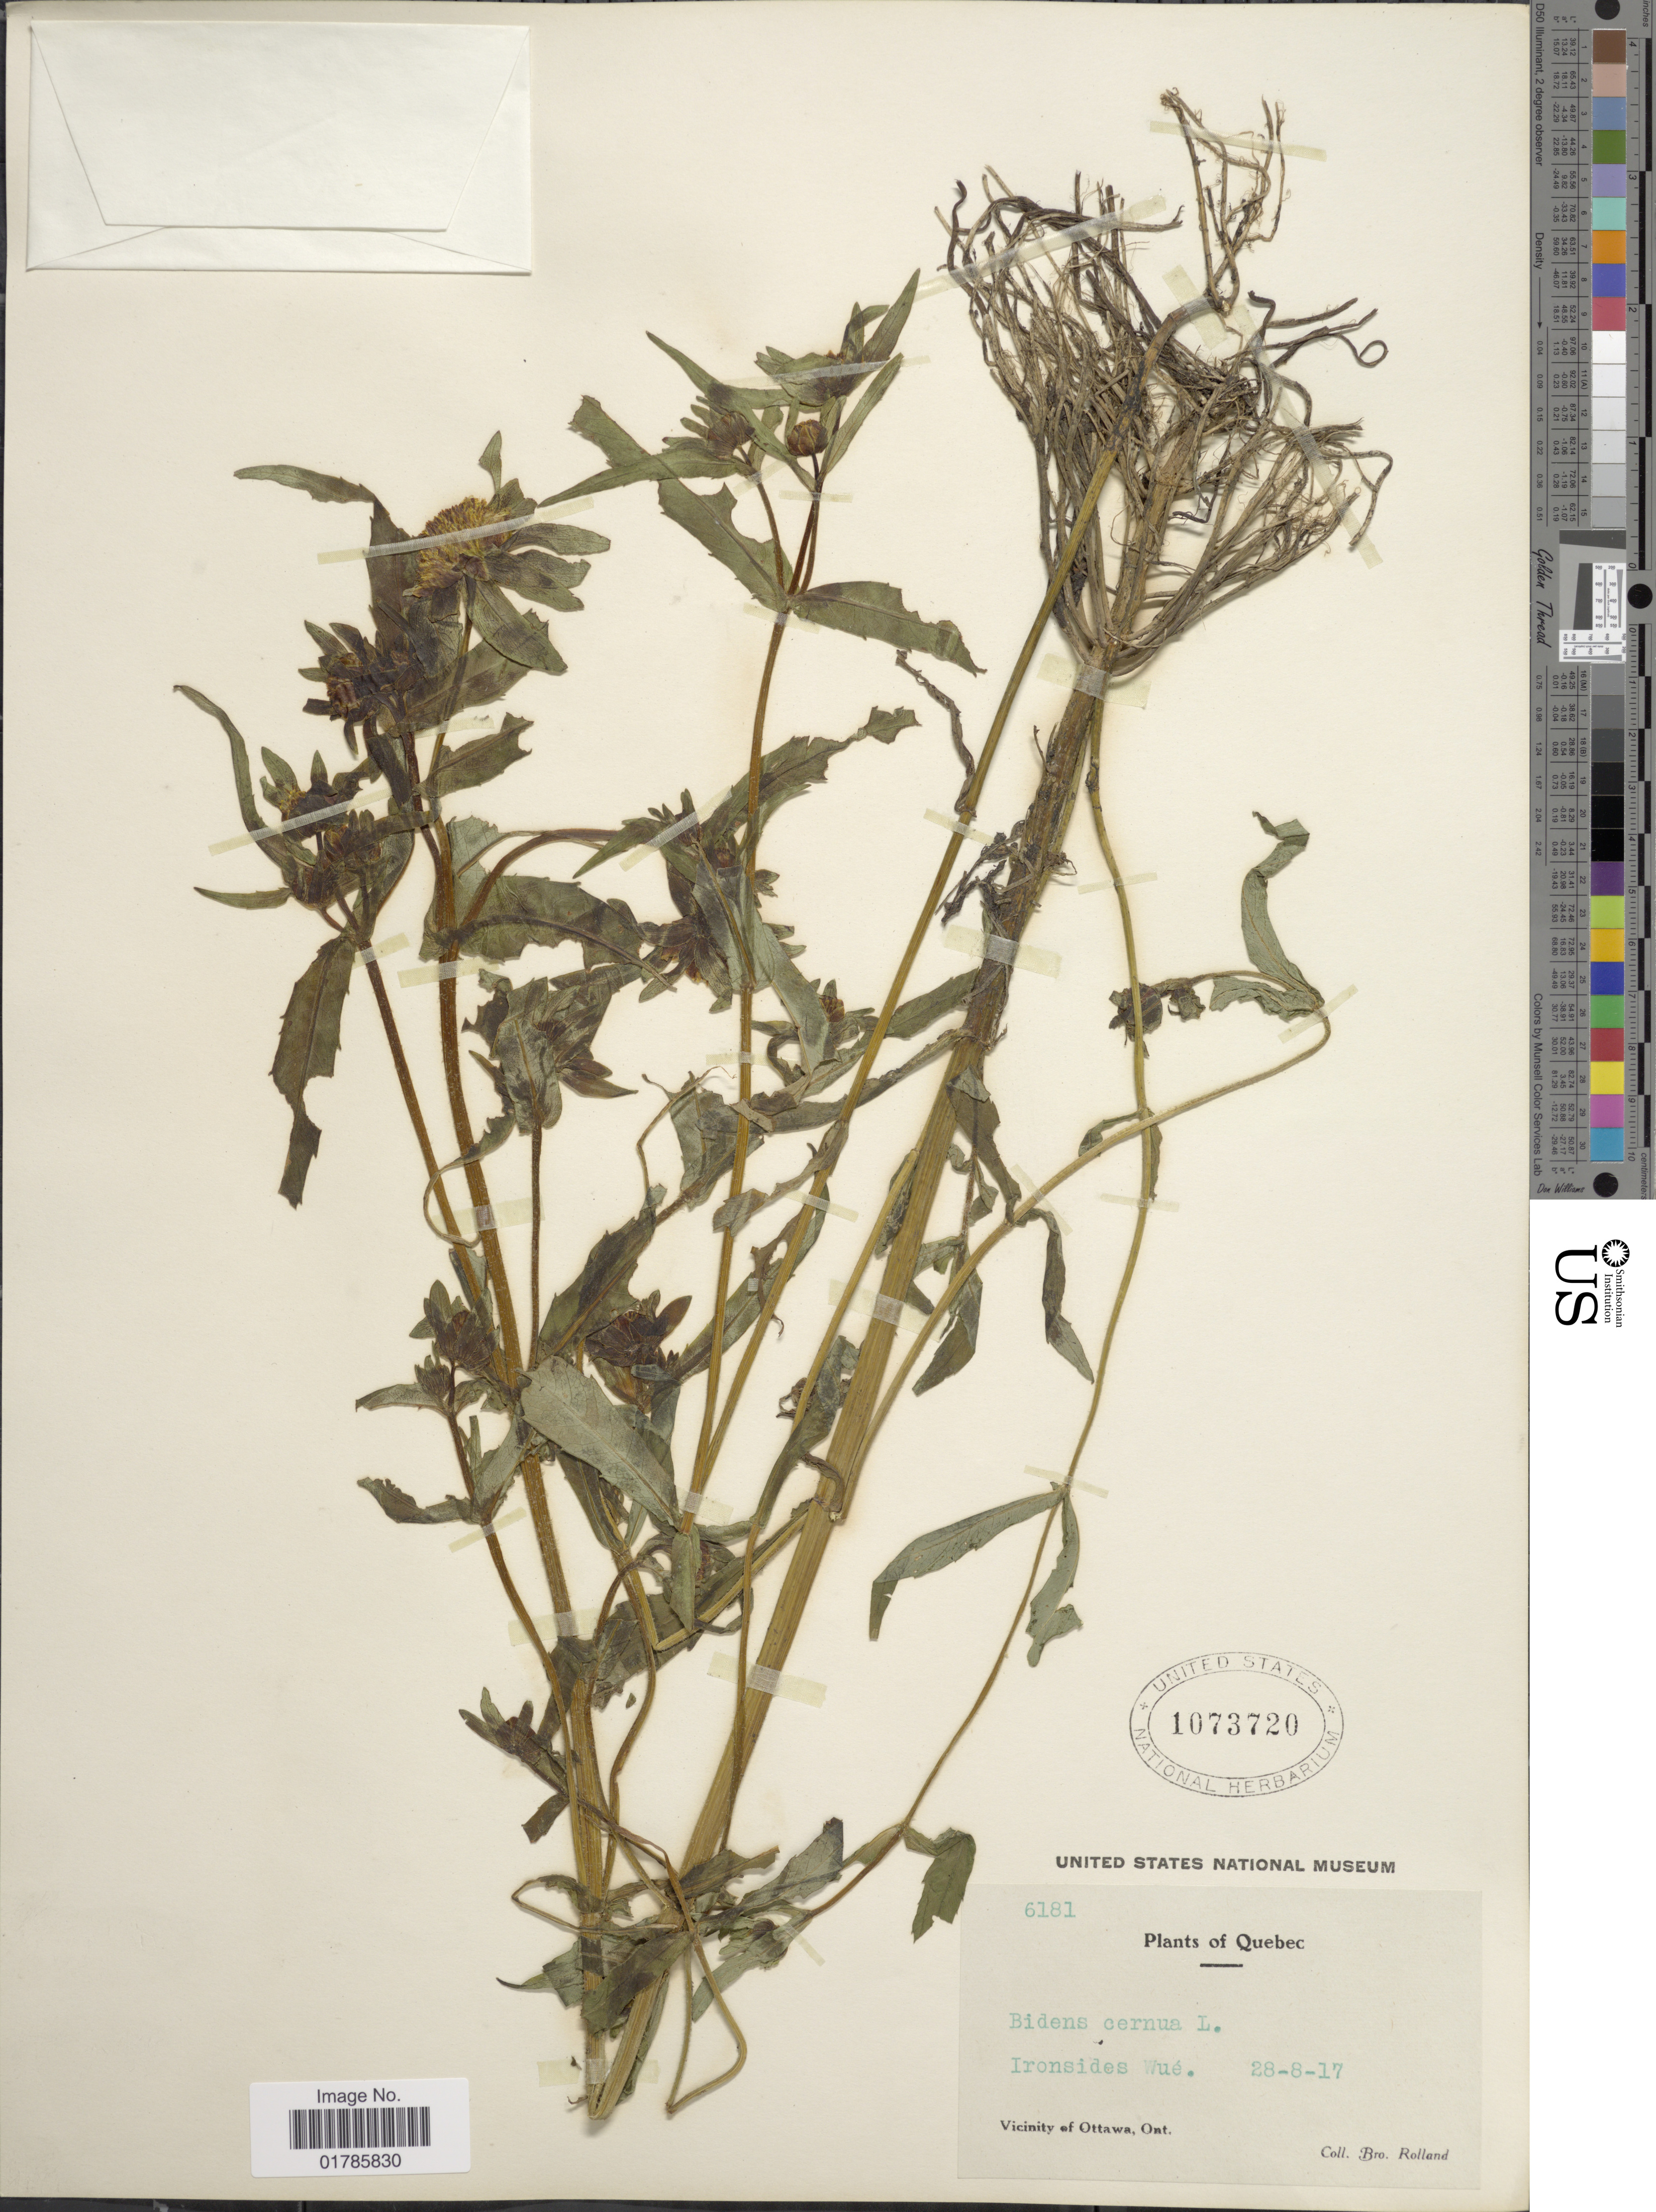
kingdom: Plantae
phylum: Tracheophyta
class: Magnoliopsida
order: Asterales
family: Asteraceae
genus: Bidens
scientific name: Bidens cernua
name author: L.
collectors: B. Rolland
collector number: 6181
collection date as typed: Transcribed d/m/y: 28/8/17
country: Canada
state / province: Quebec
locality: Ironsides Wue, Vicinity of Ottawa, Ont.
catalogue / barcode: US 1073720